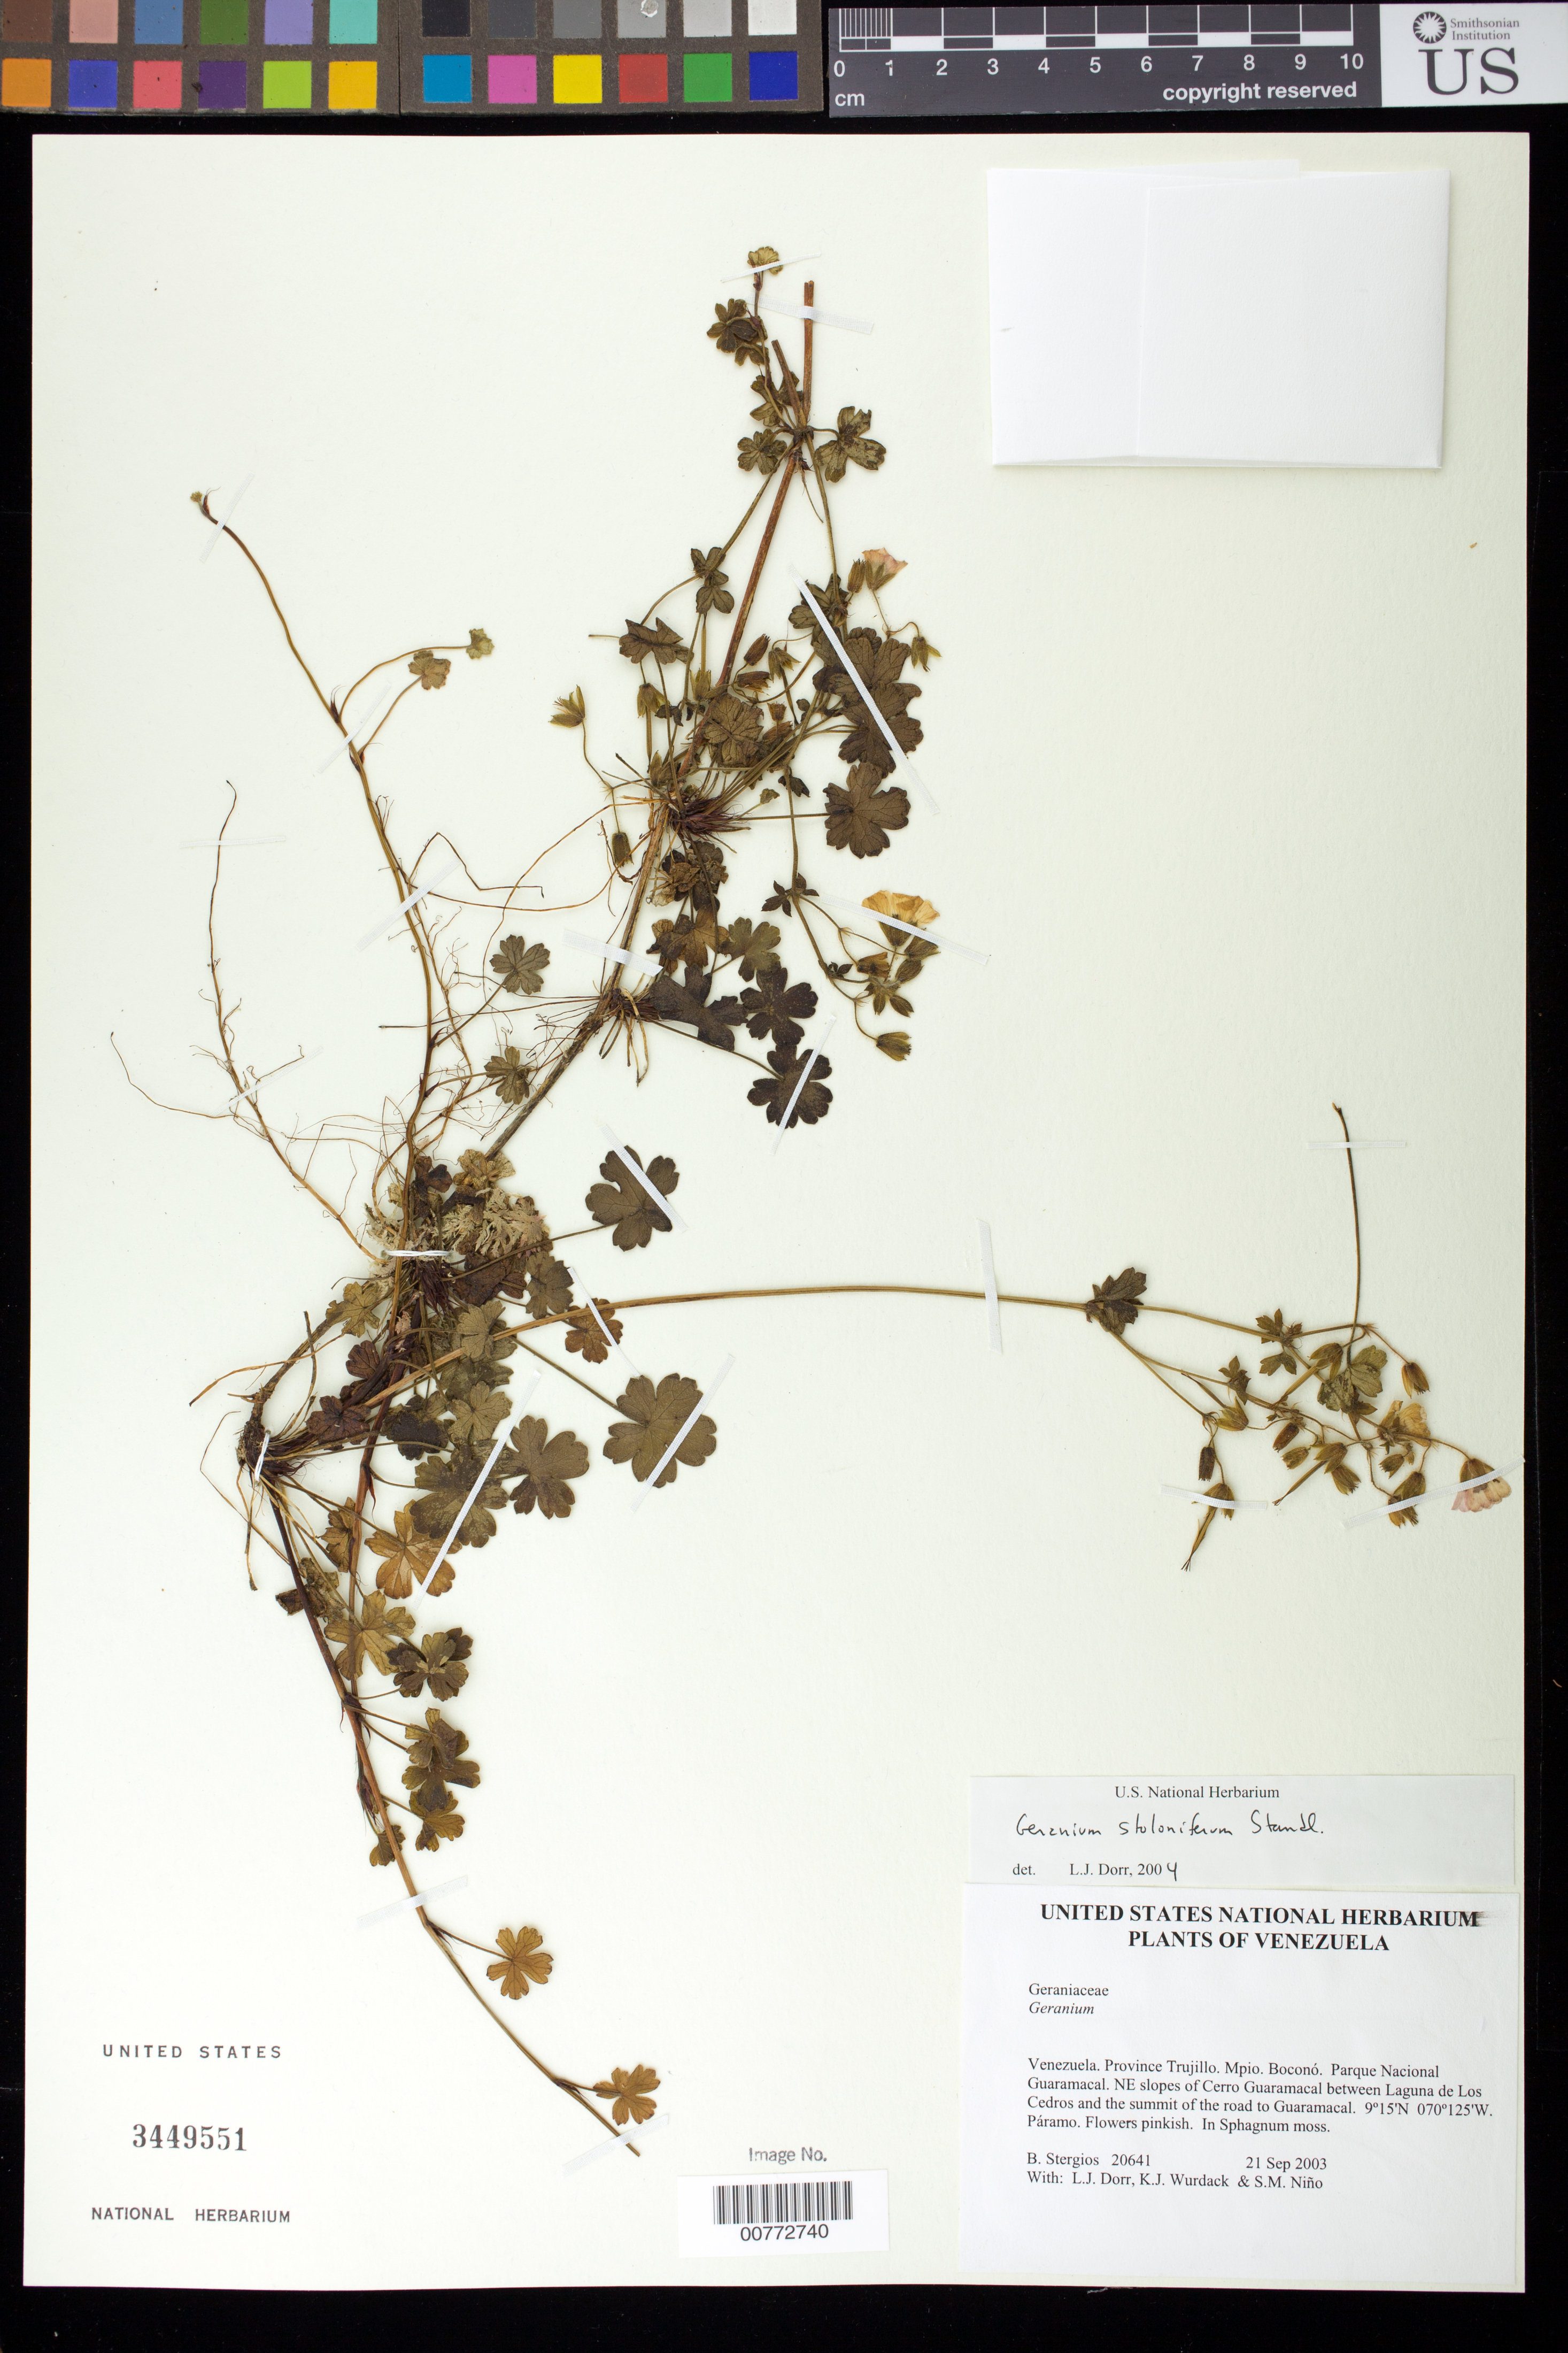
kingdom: Plantae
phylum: Tracheophyta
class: Magnoliopsida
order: Geraniales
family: Geraniaceae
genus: Geranium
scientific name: Geranium stoloniferum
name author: Standl.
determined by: Dorr, L. J., (BOT), Smithsonian Institution - National Museum of Natural History (UNITED STATES)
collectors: B. G. Stergios, L. J. Dorr, K. Wurdack & S. M. Niño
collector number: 20641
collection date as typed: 21 Sep 2003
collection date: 2003-09-21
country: Venezuela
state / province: Trujillo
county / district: Boconó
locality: Parque Nacional Guaramacal. NE slopes of Cerro Guaramacal between Laguna de Los Cedros and the summit of the road to Guaramacal.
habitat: Páramo.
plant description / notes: CAS, CTES, MA, PORT, US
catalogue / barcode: US 3449551